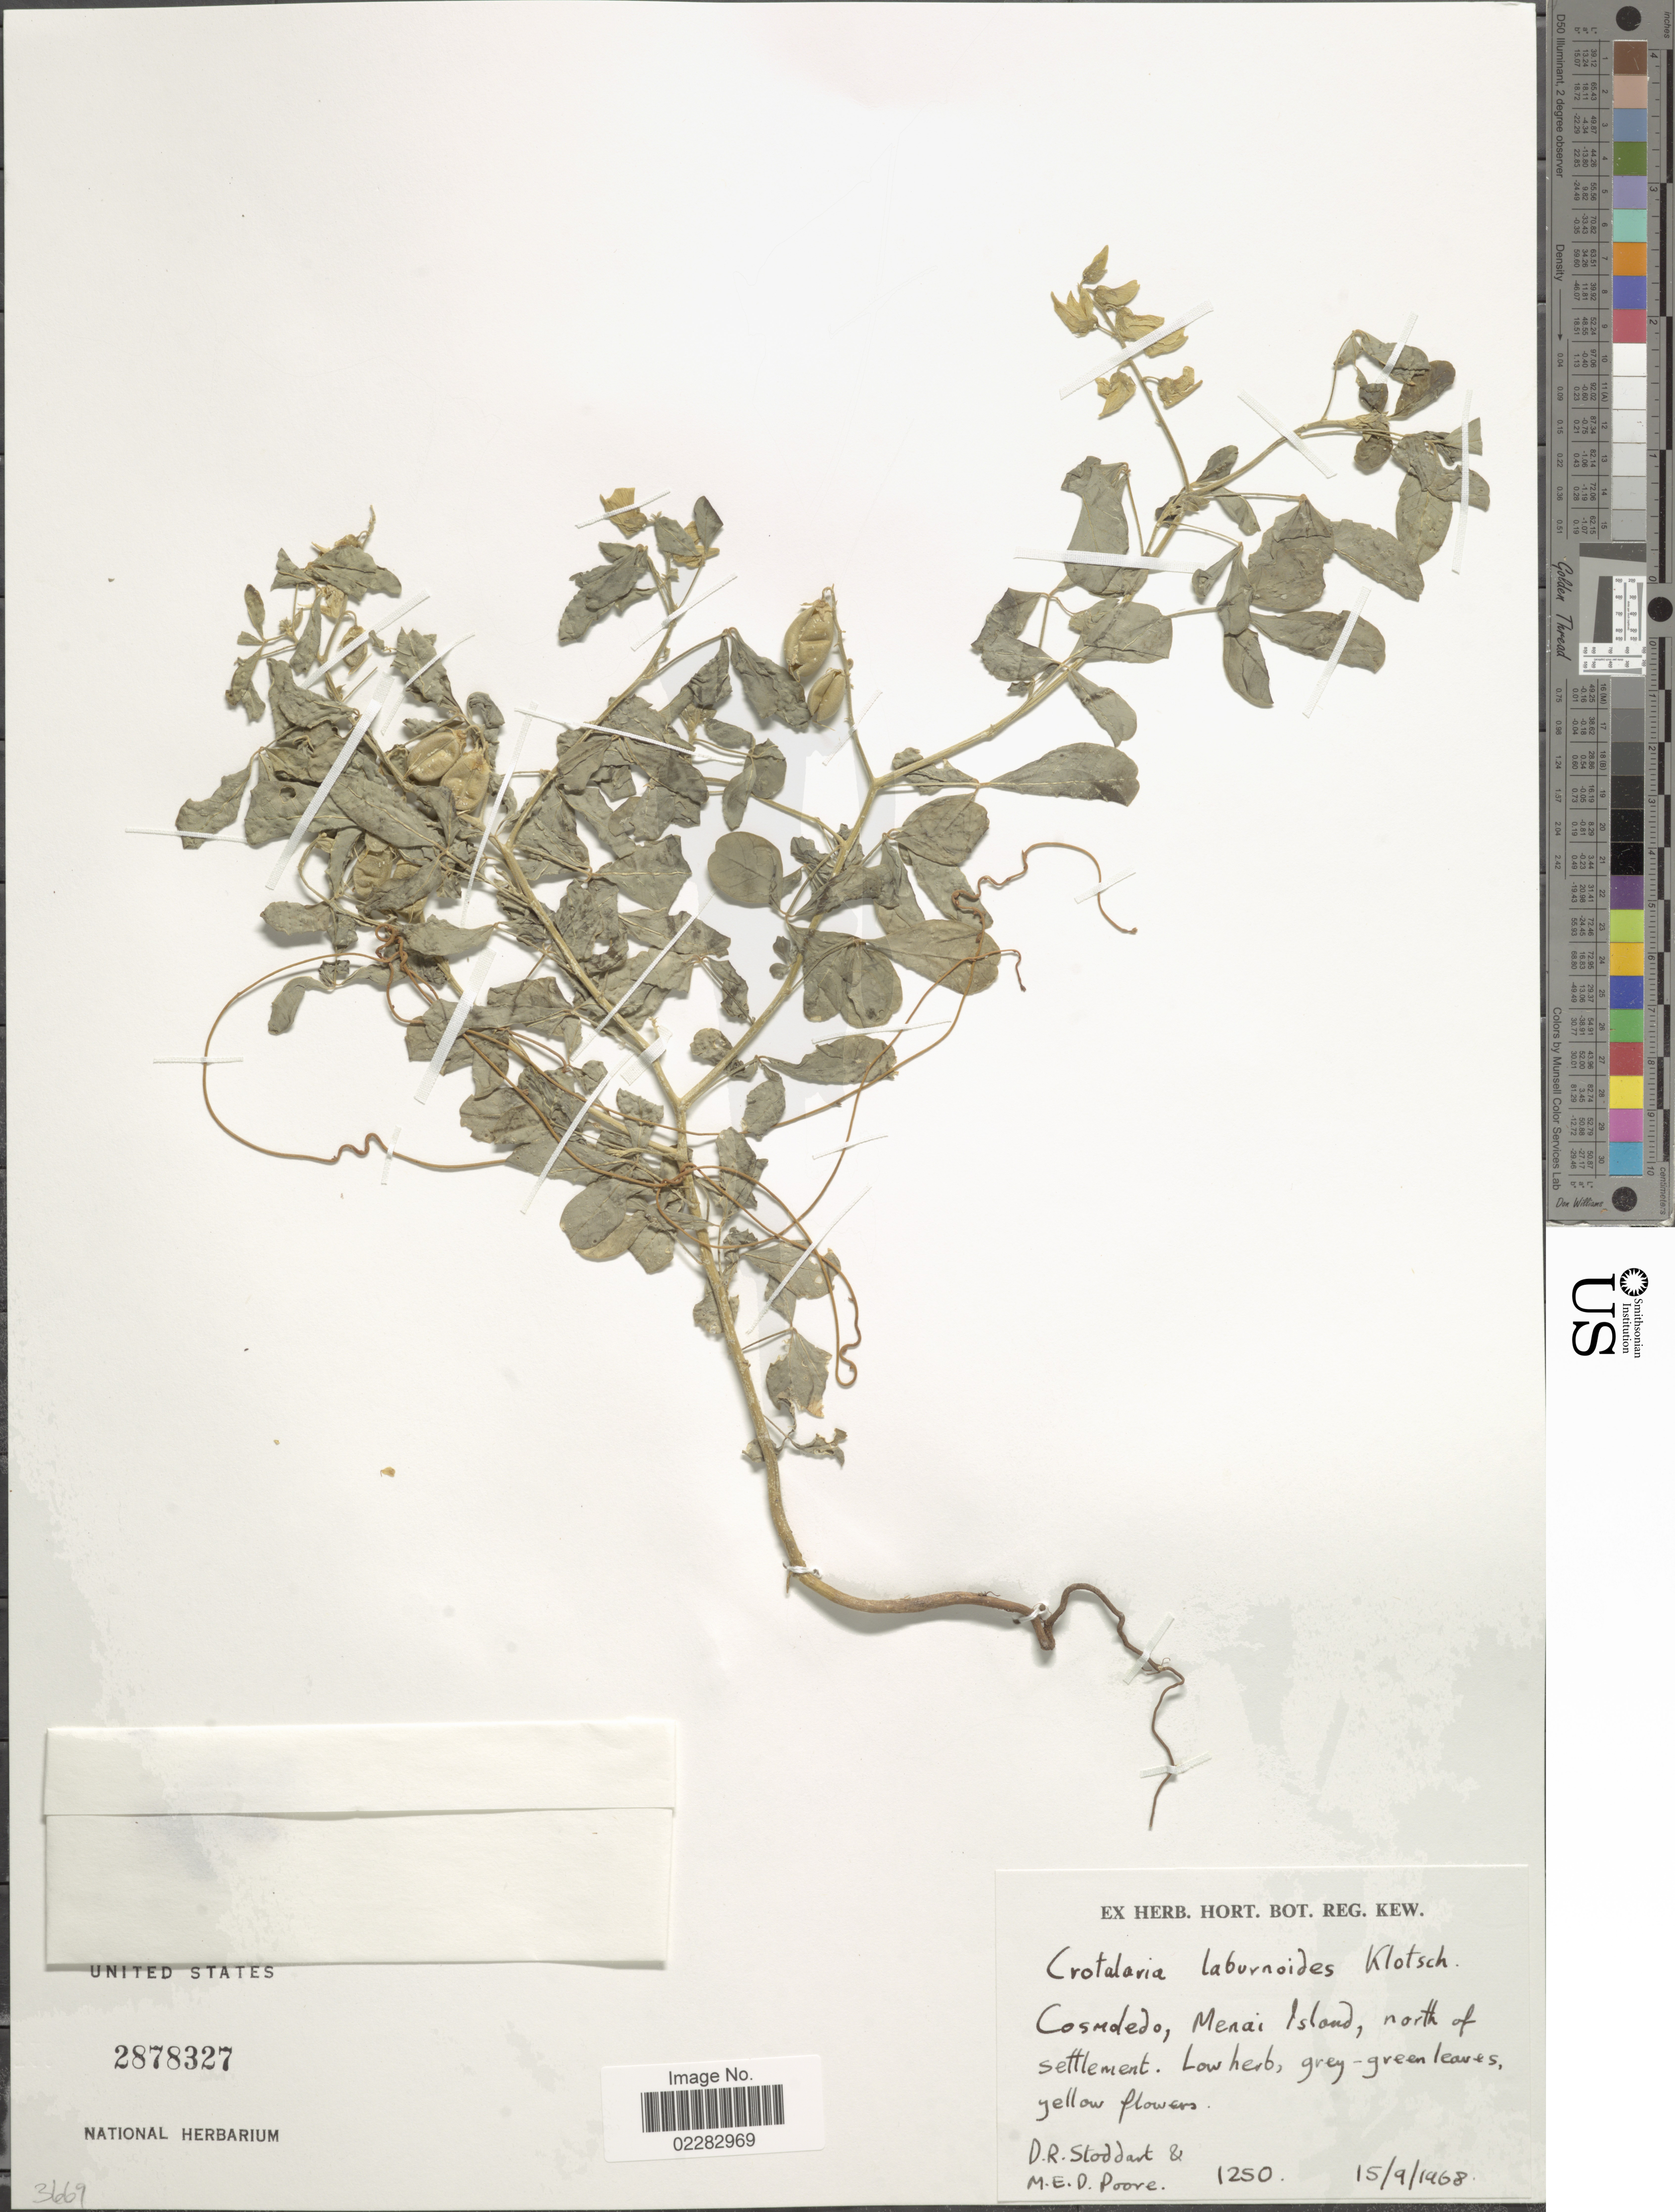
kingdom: Plantae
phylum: Tracheophyta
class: Magnoliopsida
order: Fabales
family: Fabaceae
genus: Crotalaria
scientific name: Crotalaria laburnoides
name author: Klotzsch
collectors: D. R. Stoddart & M. E. D. Poore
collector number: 1250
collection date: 1968-09-15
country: Seychelles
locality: Cosmdedo, Menai Island, north of settlement.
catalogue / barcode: US 2878327